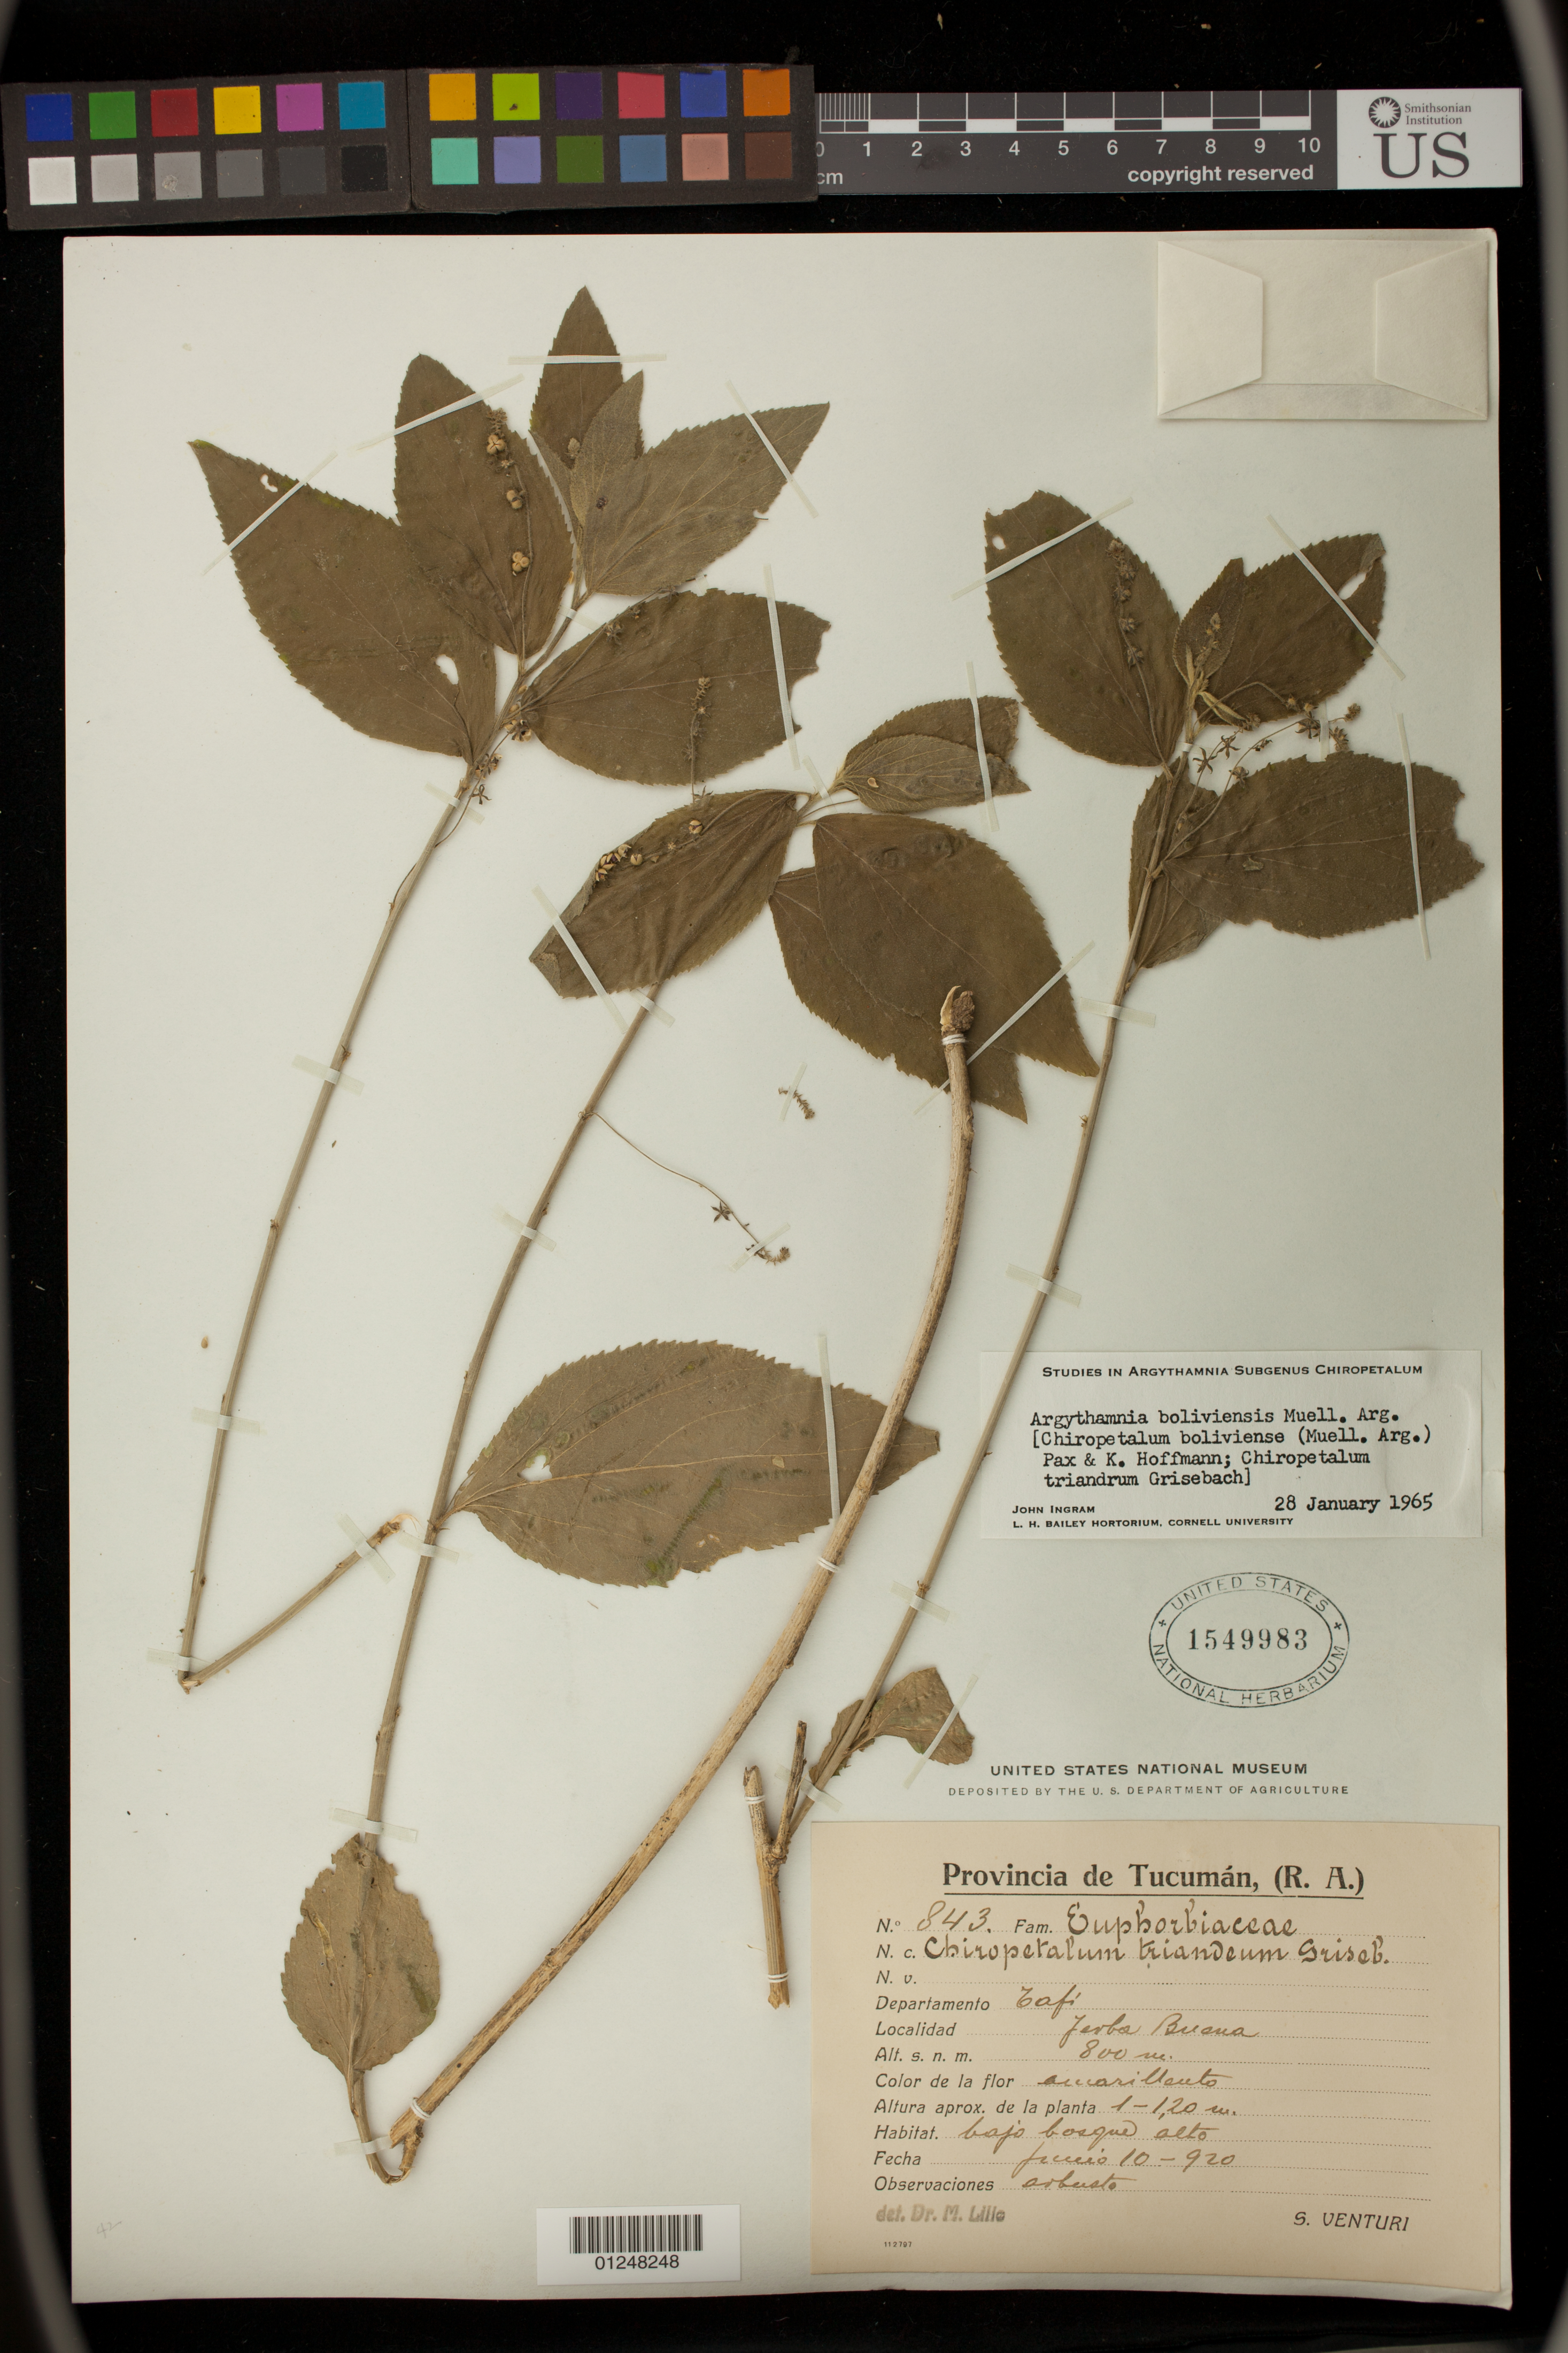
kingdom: Plantae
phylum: Tracheophyta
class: Magnoliopsida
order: Malpighiales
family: Euphorbiaceae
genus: Argythamnia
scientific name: Argythamnia boliviensis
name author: Müll. Arg.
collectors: S. Venturi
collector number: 843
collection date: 1920-02-10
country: Argentina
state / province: Tucuman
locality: Tafi, Yerba Buena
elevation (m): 800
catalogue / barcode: US 1549983